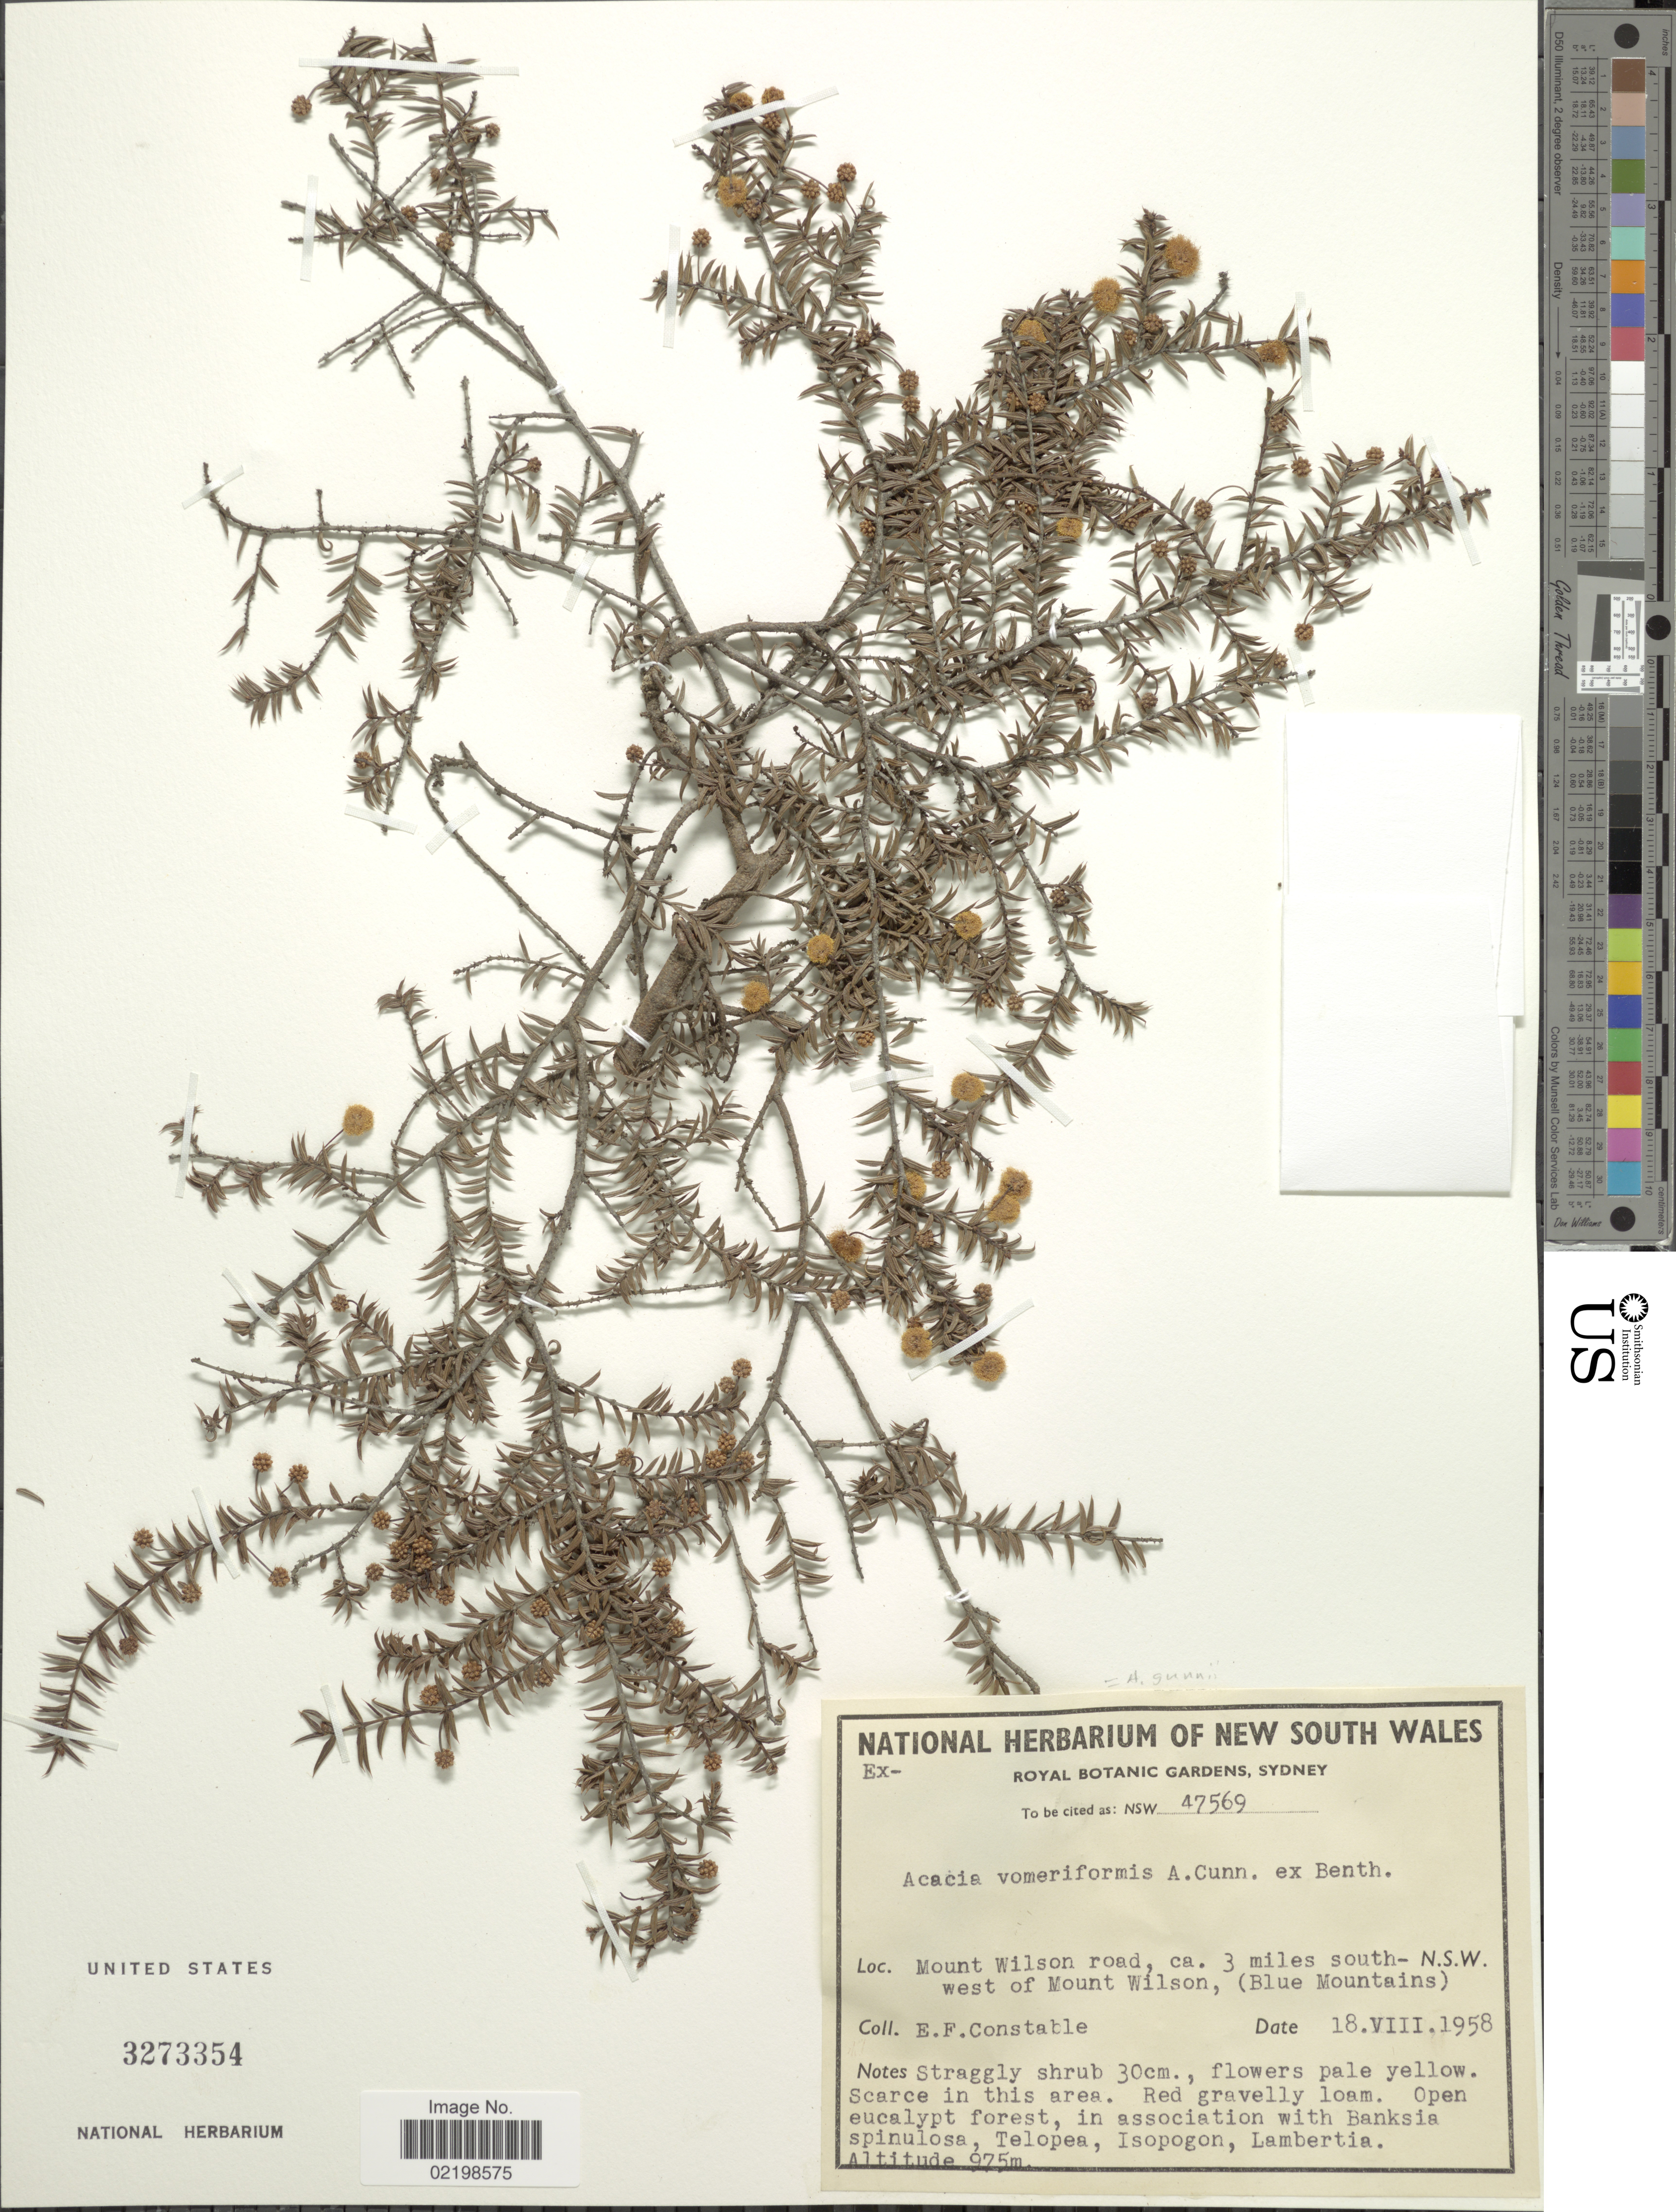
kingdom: Plantae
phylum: Tracheophyta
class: Magnoliopsida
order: Fabales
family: Fabaceae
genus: Acacia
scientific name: Acacia gunnii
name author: Benth.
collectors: E. F. Constable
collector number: NSW 47569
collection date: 1958-08-18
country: Australia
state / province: New South Wales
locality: Mount Wilson road, ca 3 miles south-west of Mount Wilson, (Blue Mountains).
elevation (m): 975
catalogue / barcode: US 3273354